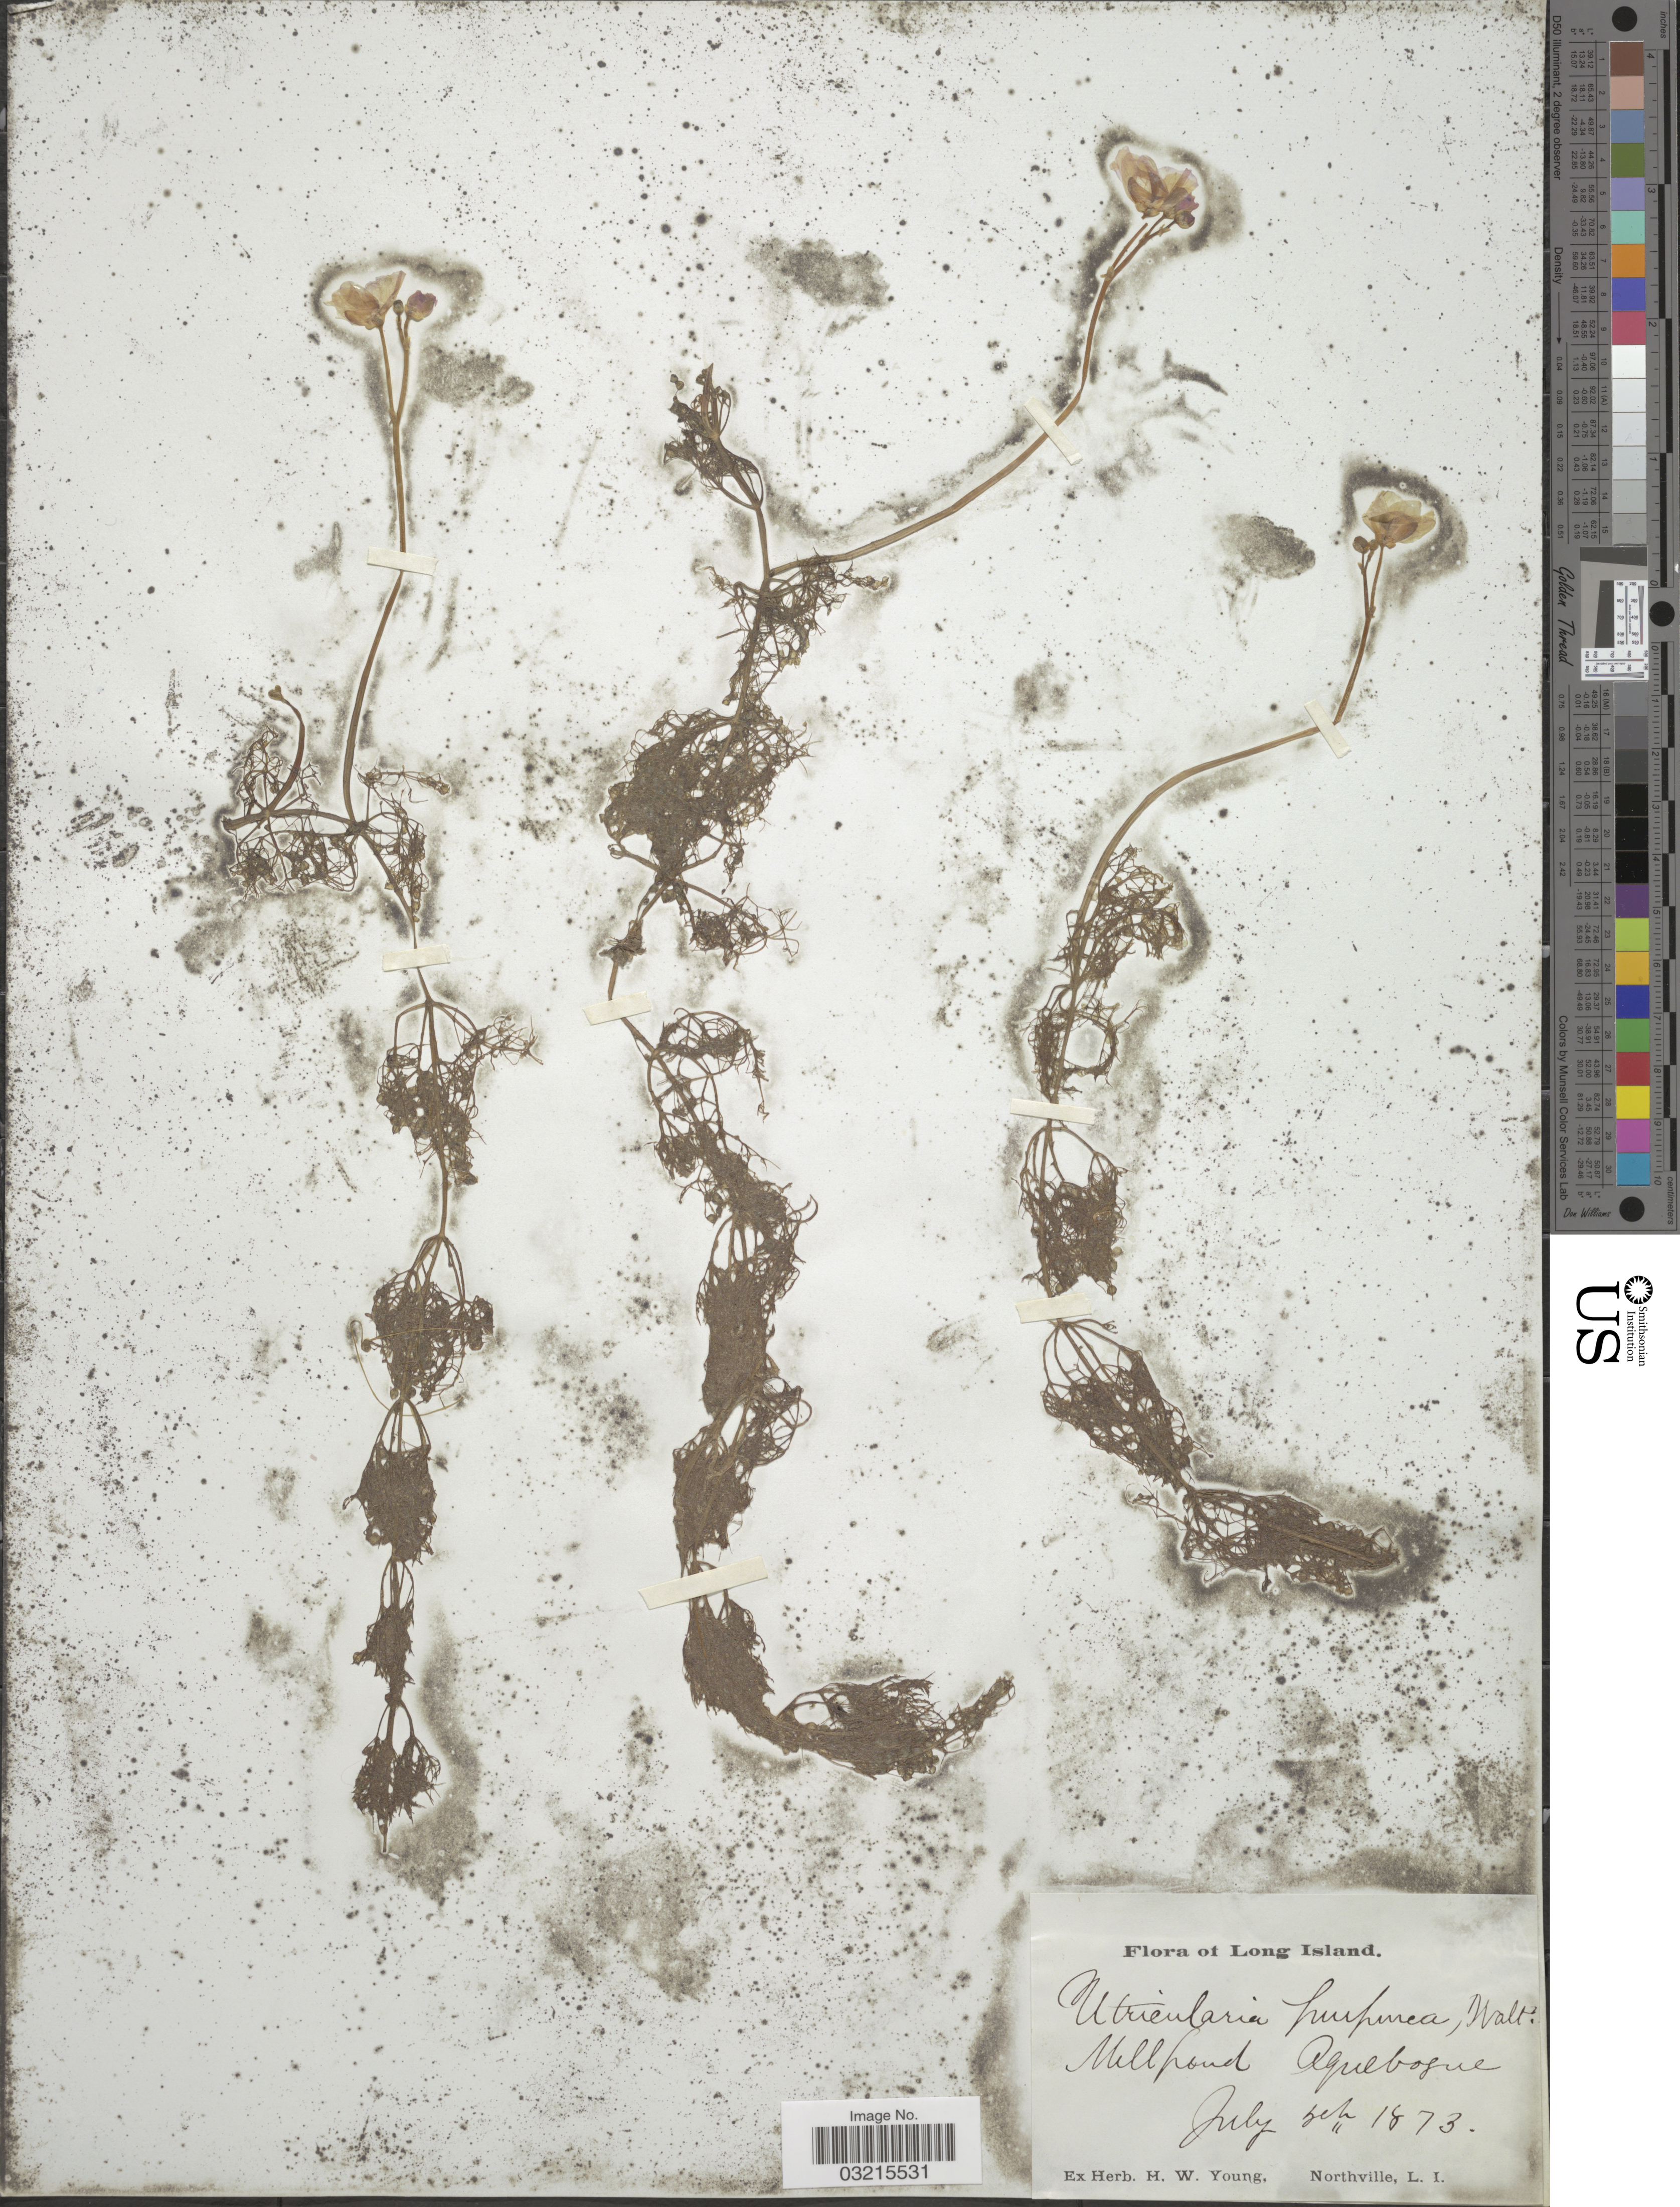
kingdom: Plantae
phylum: Tracheophyta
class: Magnoliopsida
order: Lamiales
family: Lentibulariaceae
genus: Utricularia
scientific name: Utricularia purpurea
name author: Walter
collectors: ex herb. H.W. Young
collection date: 1873-07-03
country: United States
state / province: New York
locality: Long island. Millpond Aquebogue.